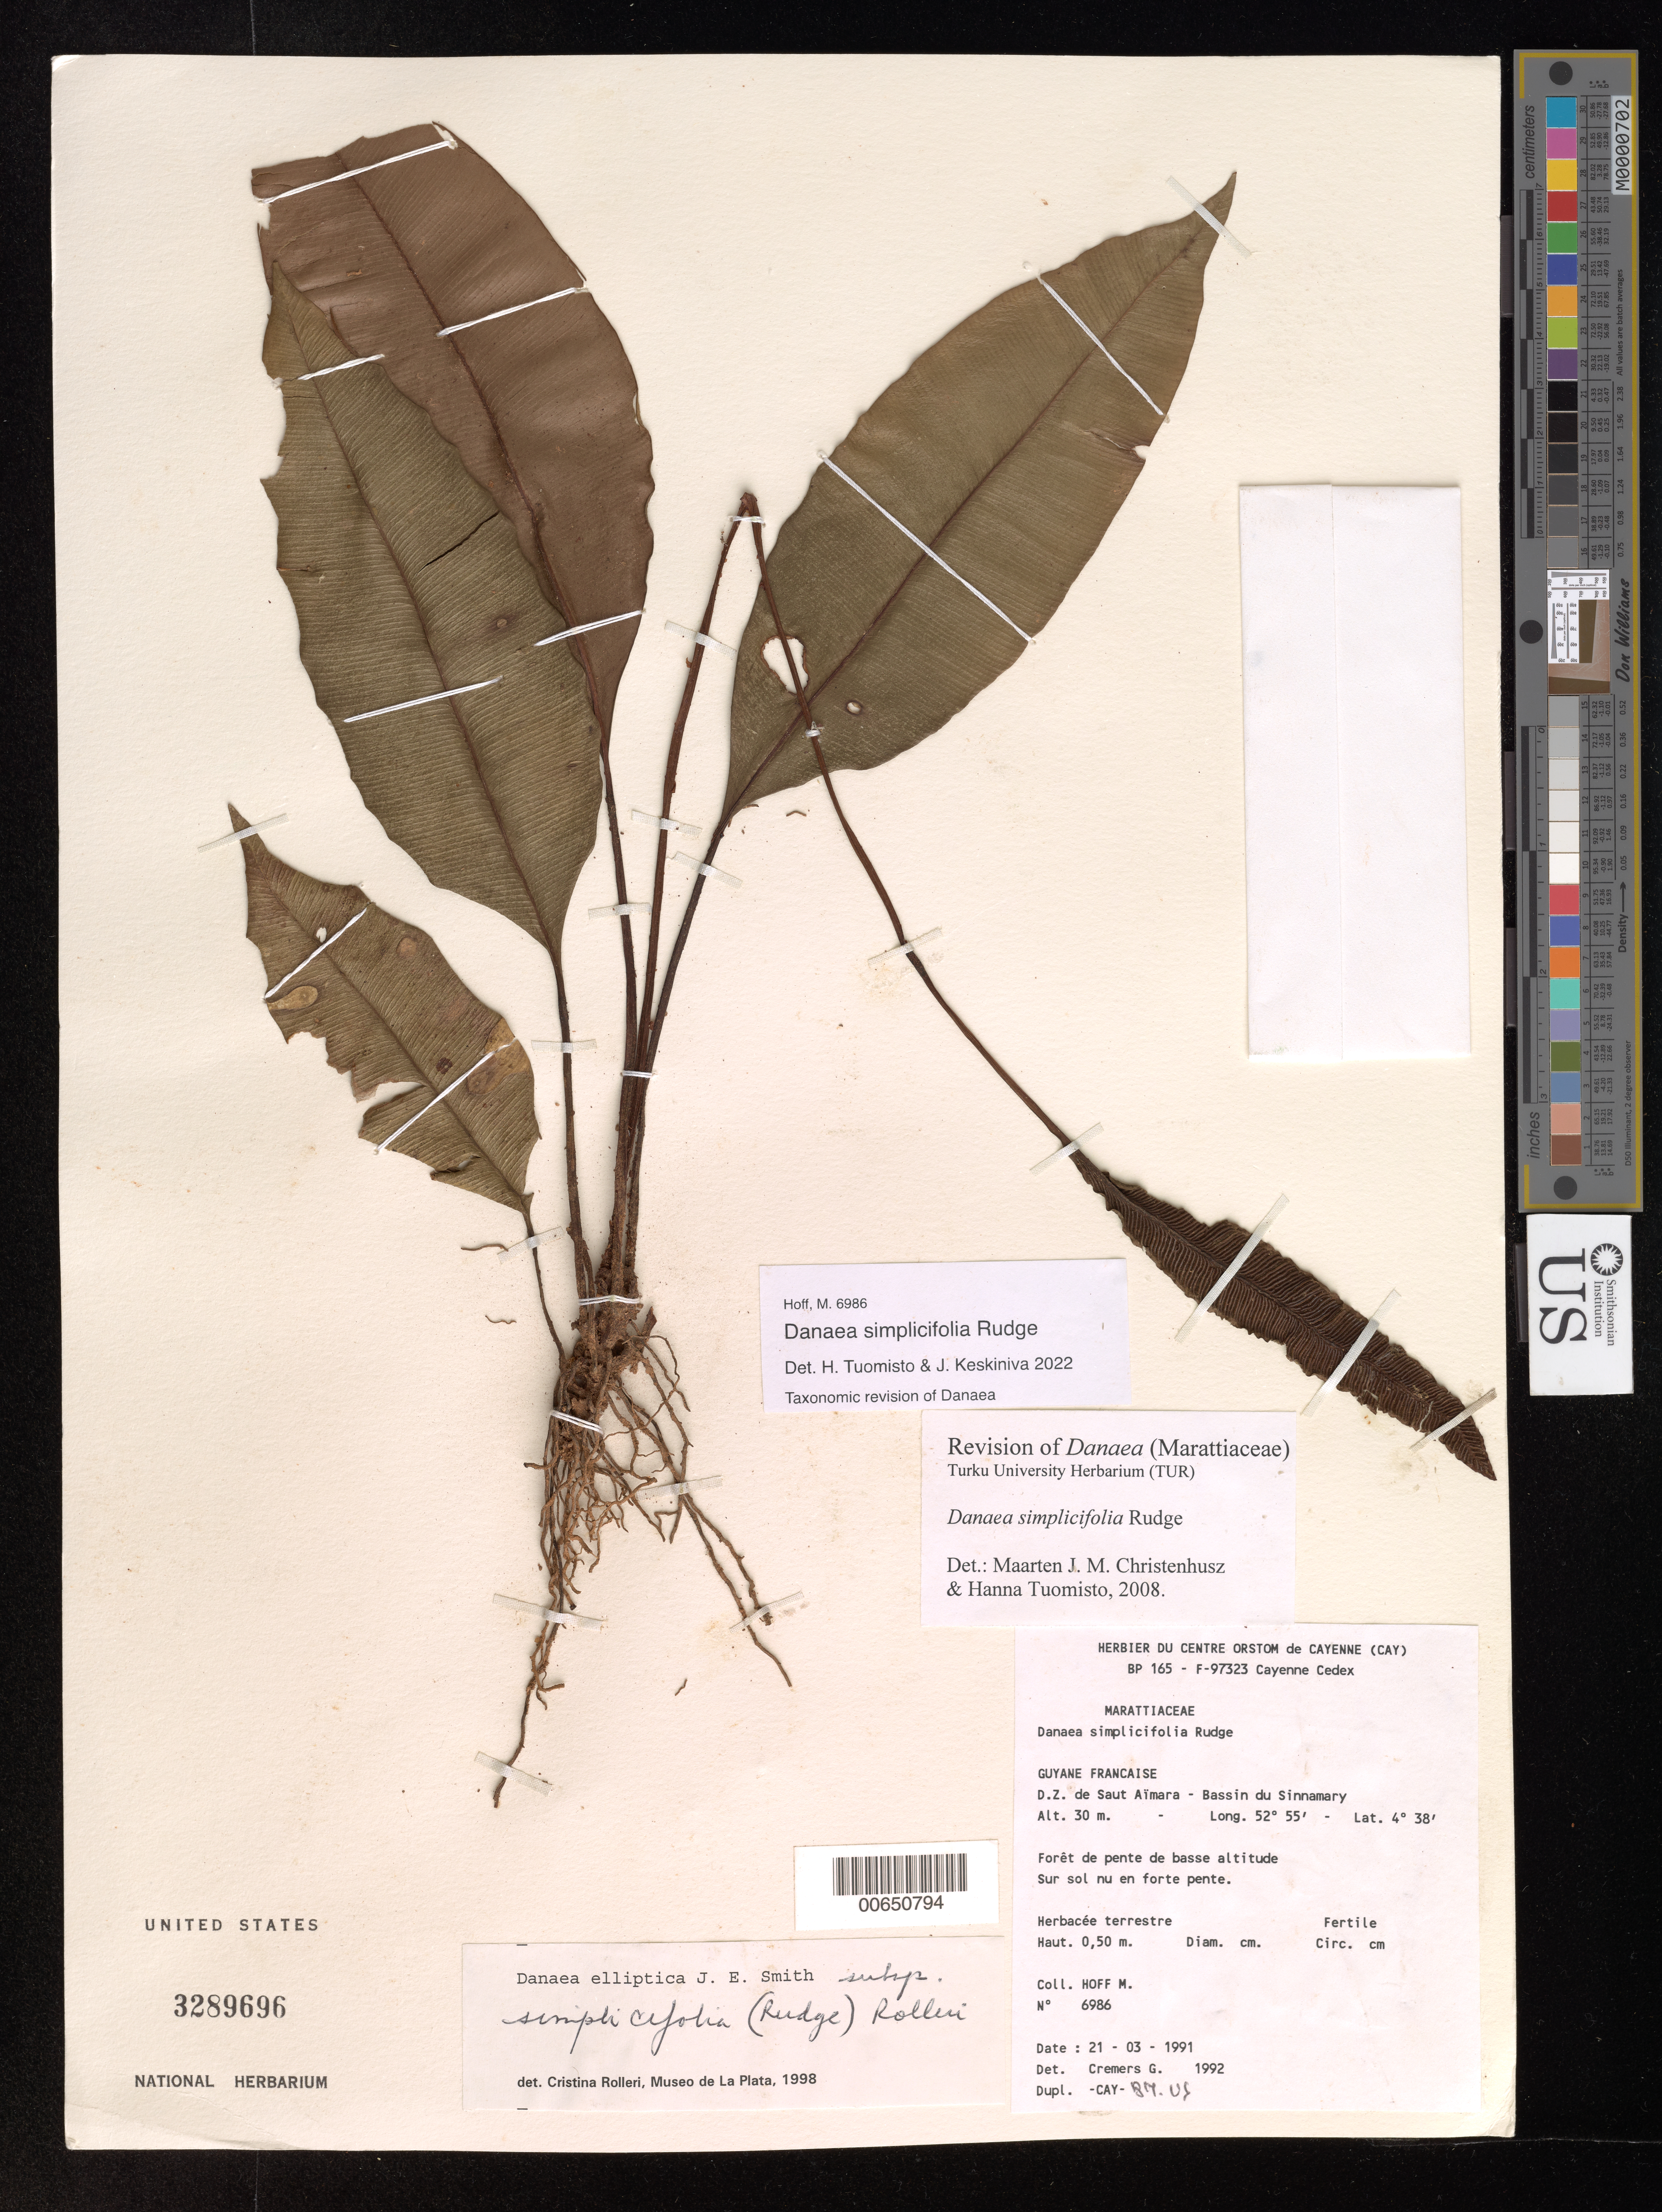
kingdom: Plantae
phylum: Tracheophyta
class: Polypodiopsida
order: Marattiales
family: Marattiaceae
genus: Danaea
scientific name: Danaea elliptica subsp. simplicifolia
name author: (Rudge) Rolleri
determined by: Rolleri, Cristina H.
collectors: M. Hoff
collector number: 6986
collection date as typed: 20-Mar-91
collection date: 1991-03-20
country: French Guiana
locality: D.Z. de Saut Aïmara, Bassin du Sinnamary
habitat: Forêt de pente de basse altitude. Sur sol nu en forte pente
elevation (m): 30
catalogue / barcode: US 3289696